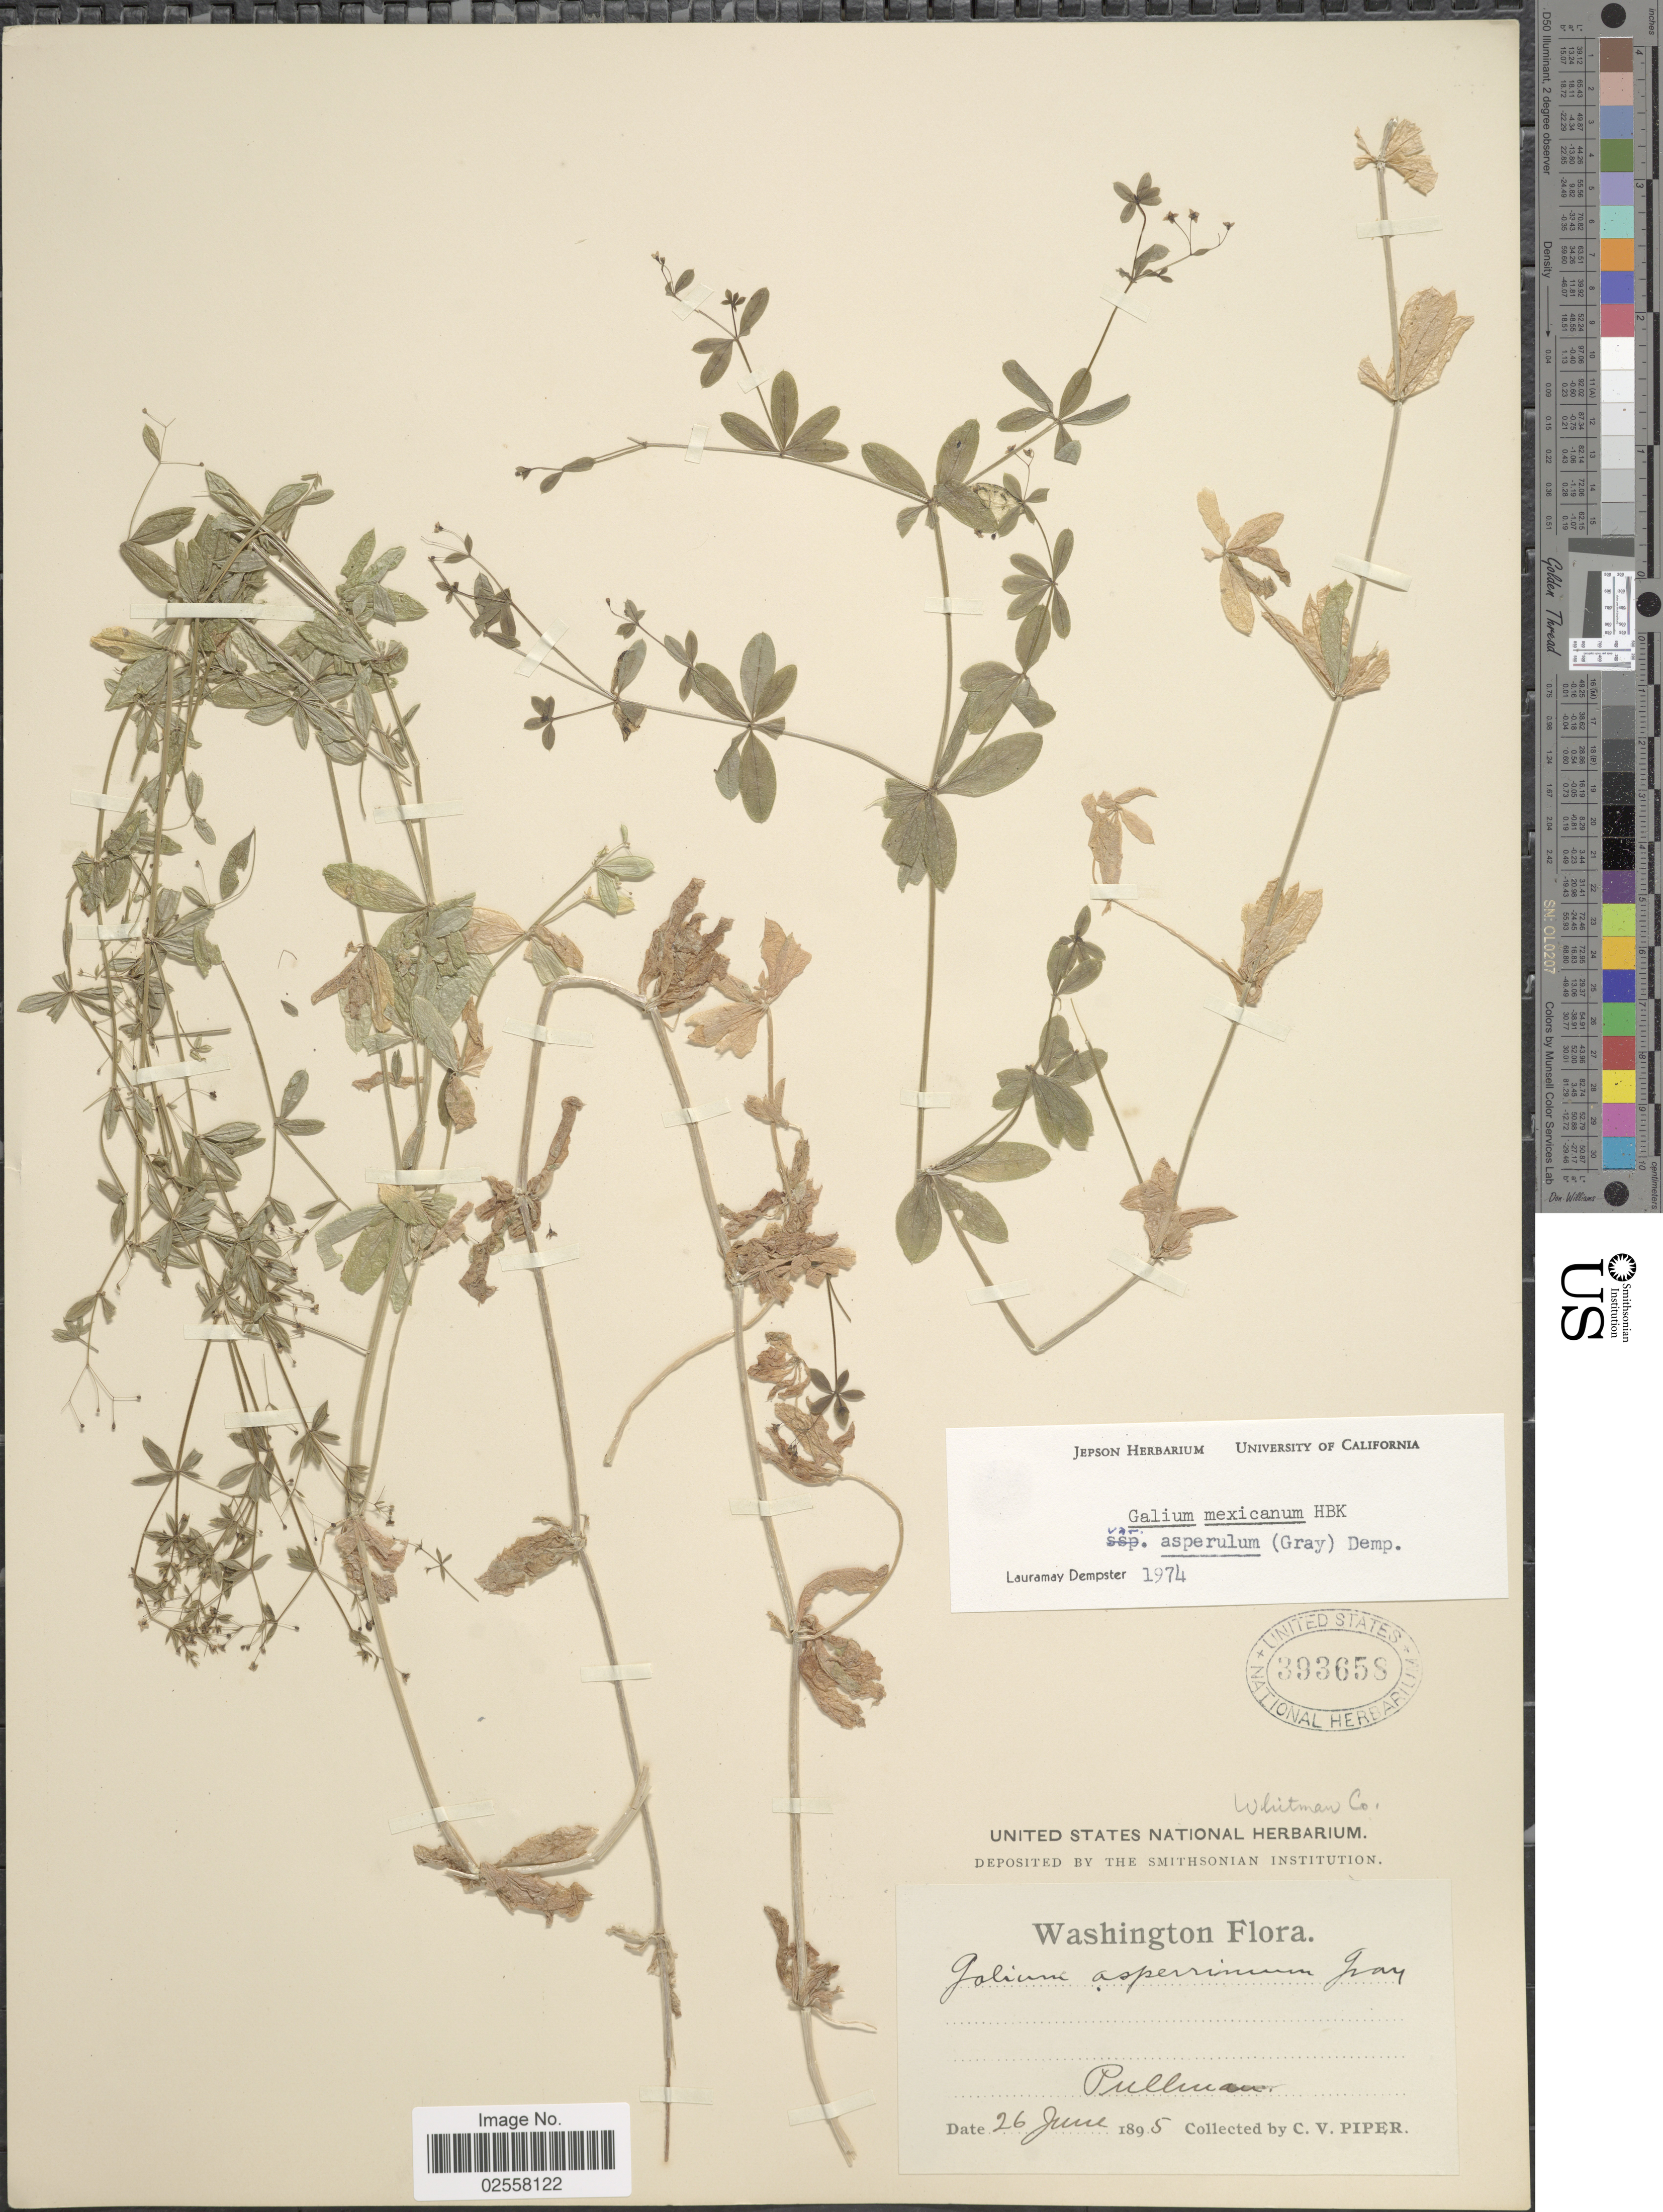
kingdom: Plantae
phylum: Tracheophyta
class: Magnoliopsida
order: Gentianales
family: Rubiaceae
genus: Galium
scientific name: Galium mexicanum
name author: Kunth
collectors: C. V. Piper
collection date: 1895-06-26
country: United States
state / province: Washington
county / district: Whitman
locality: Pullman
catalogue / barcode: US 393658